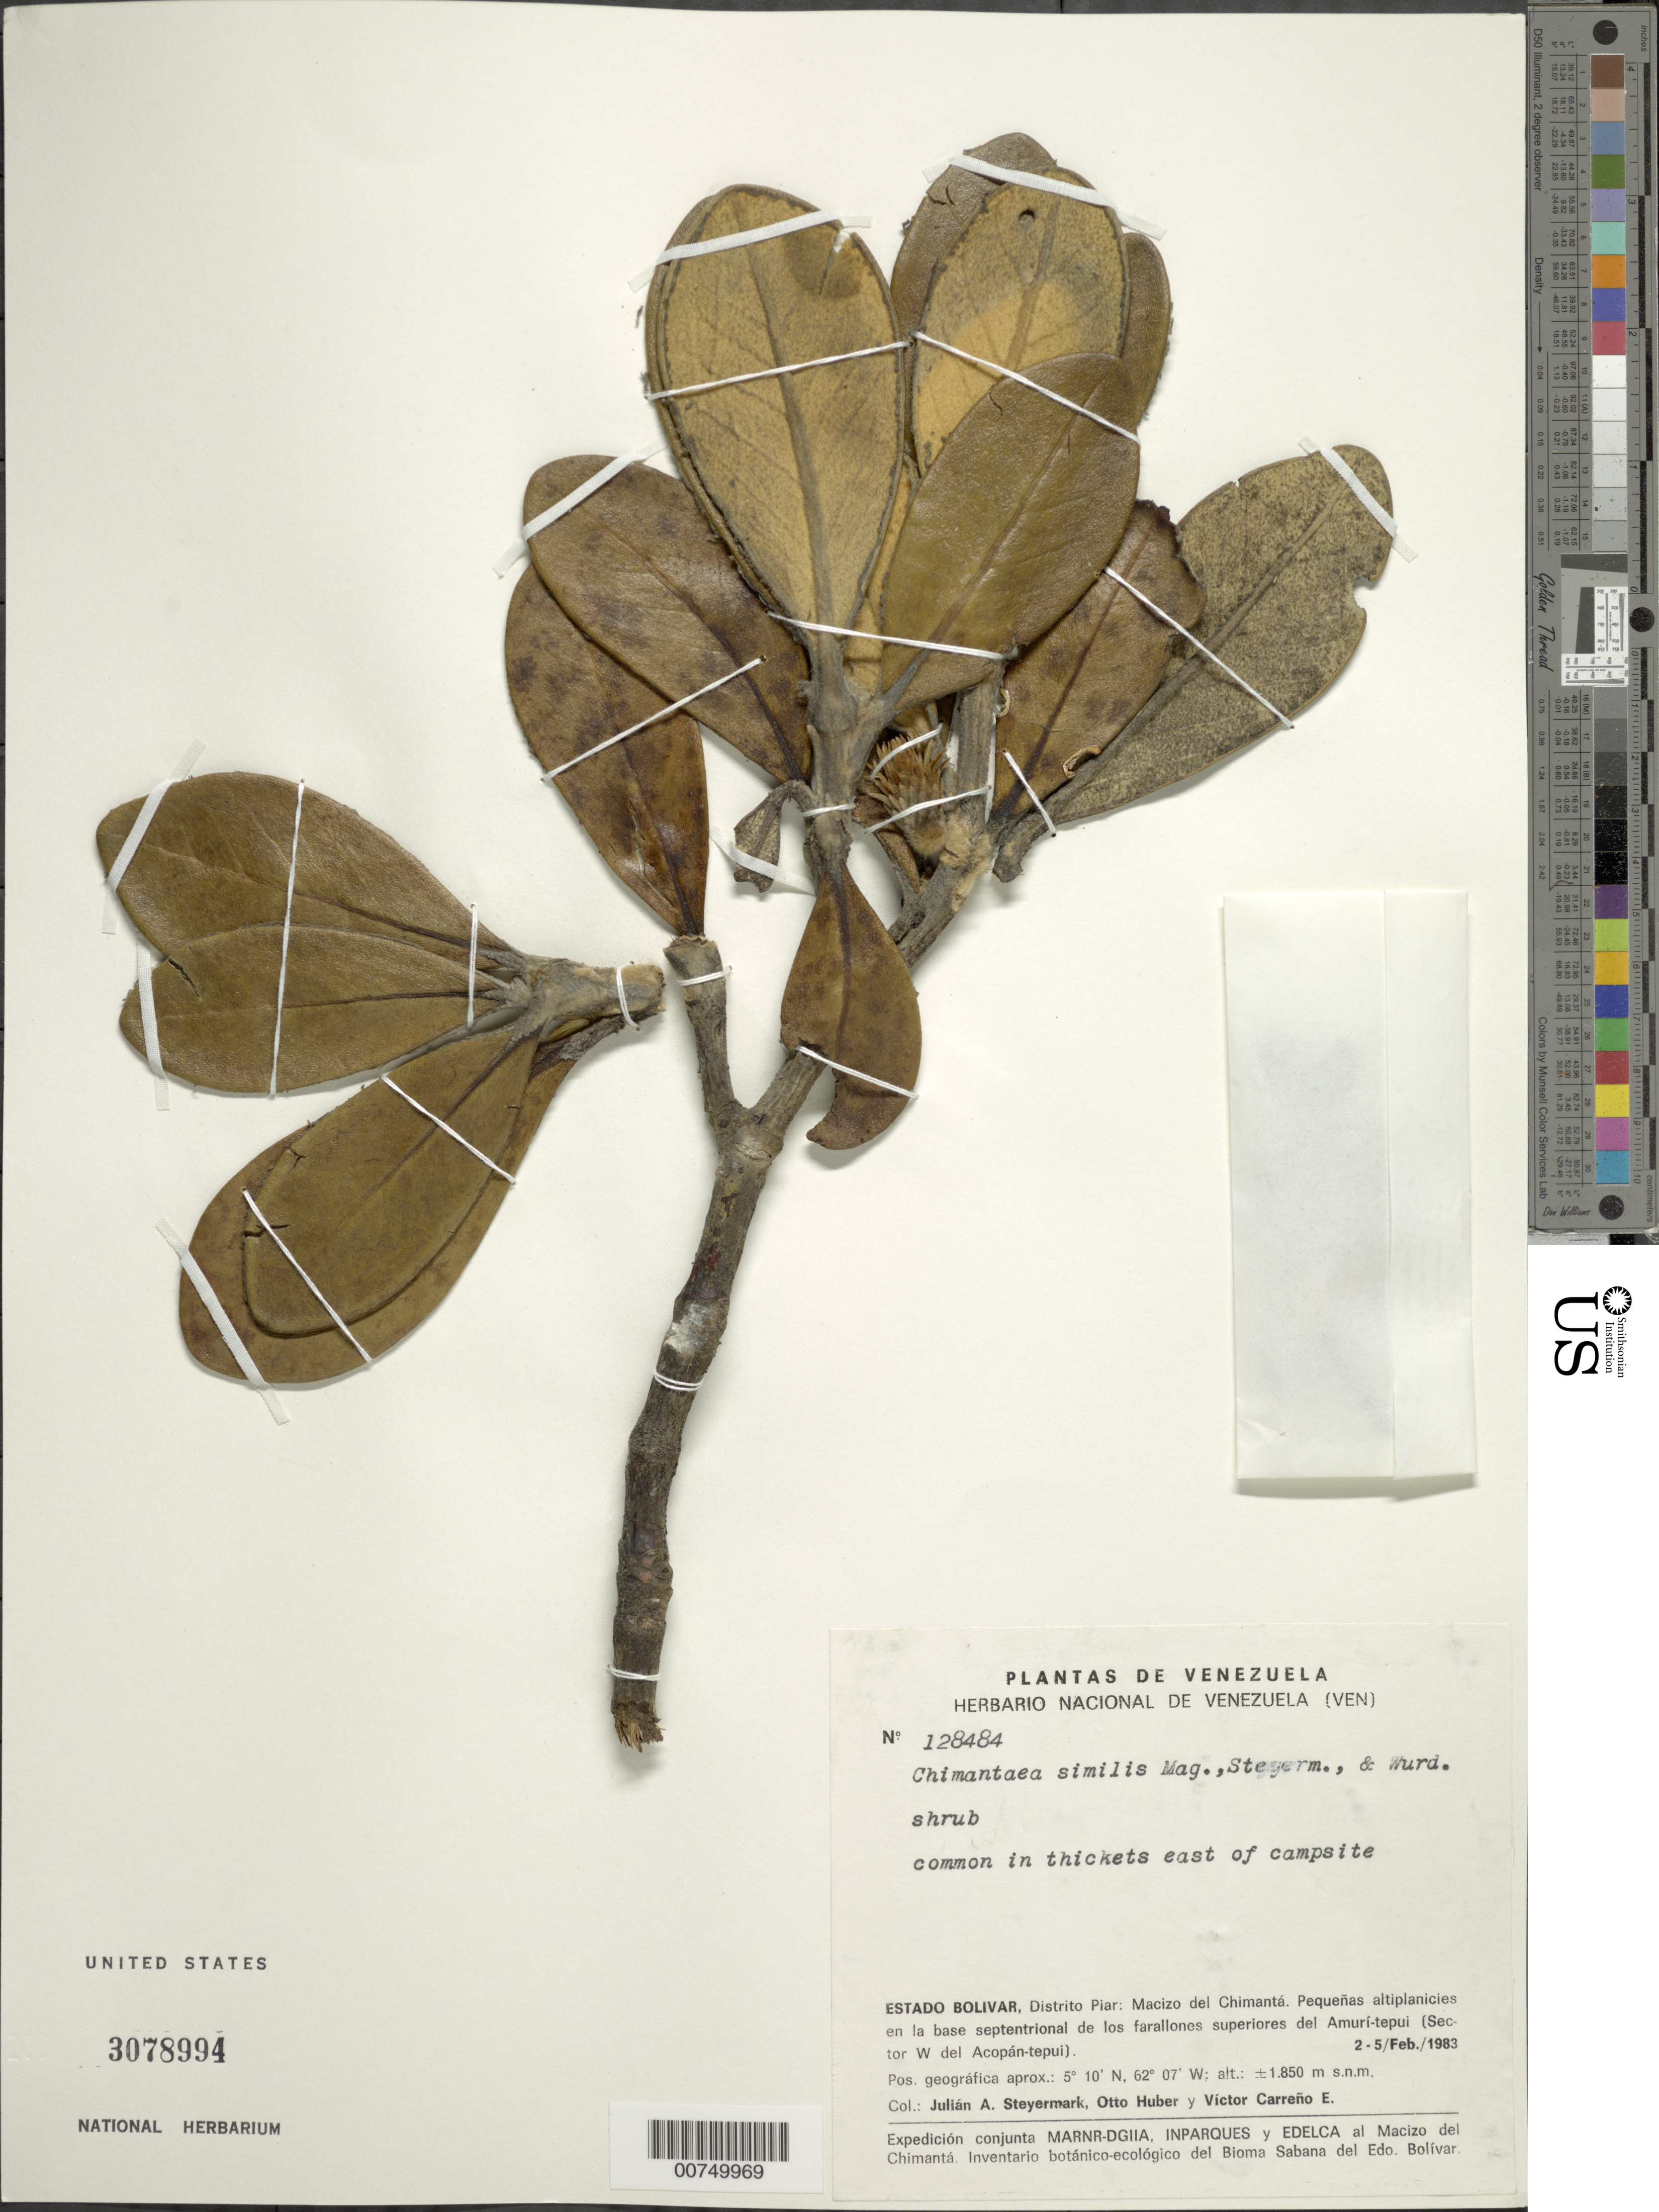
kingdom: Plantae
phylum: Tracheophyta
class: Magnoliopsida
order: Asterales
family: Asteraceae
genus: Chimantaea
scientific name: Chimantaea similis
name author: Maguire et al.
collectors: J. Steyermark, O. Huber & V. Carreño E.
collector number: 128484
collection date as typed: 2-Feb-83 to 5-Feb-83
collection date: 1983-02-02/1983-02-05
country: Venezuela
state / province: Bolívar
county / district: Piar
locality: Macizo del Chimantá, Amurí-tepuí (Sector W del Acopán-tepuí)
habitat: Pequeñas altiplanicies en la base septentríonal de los farallones superíoress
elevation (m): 1850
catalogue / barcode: US 3078994